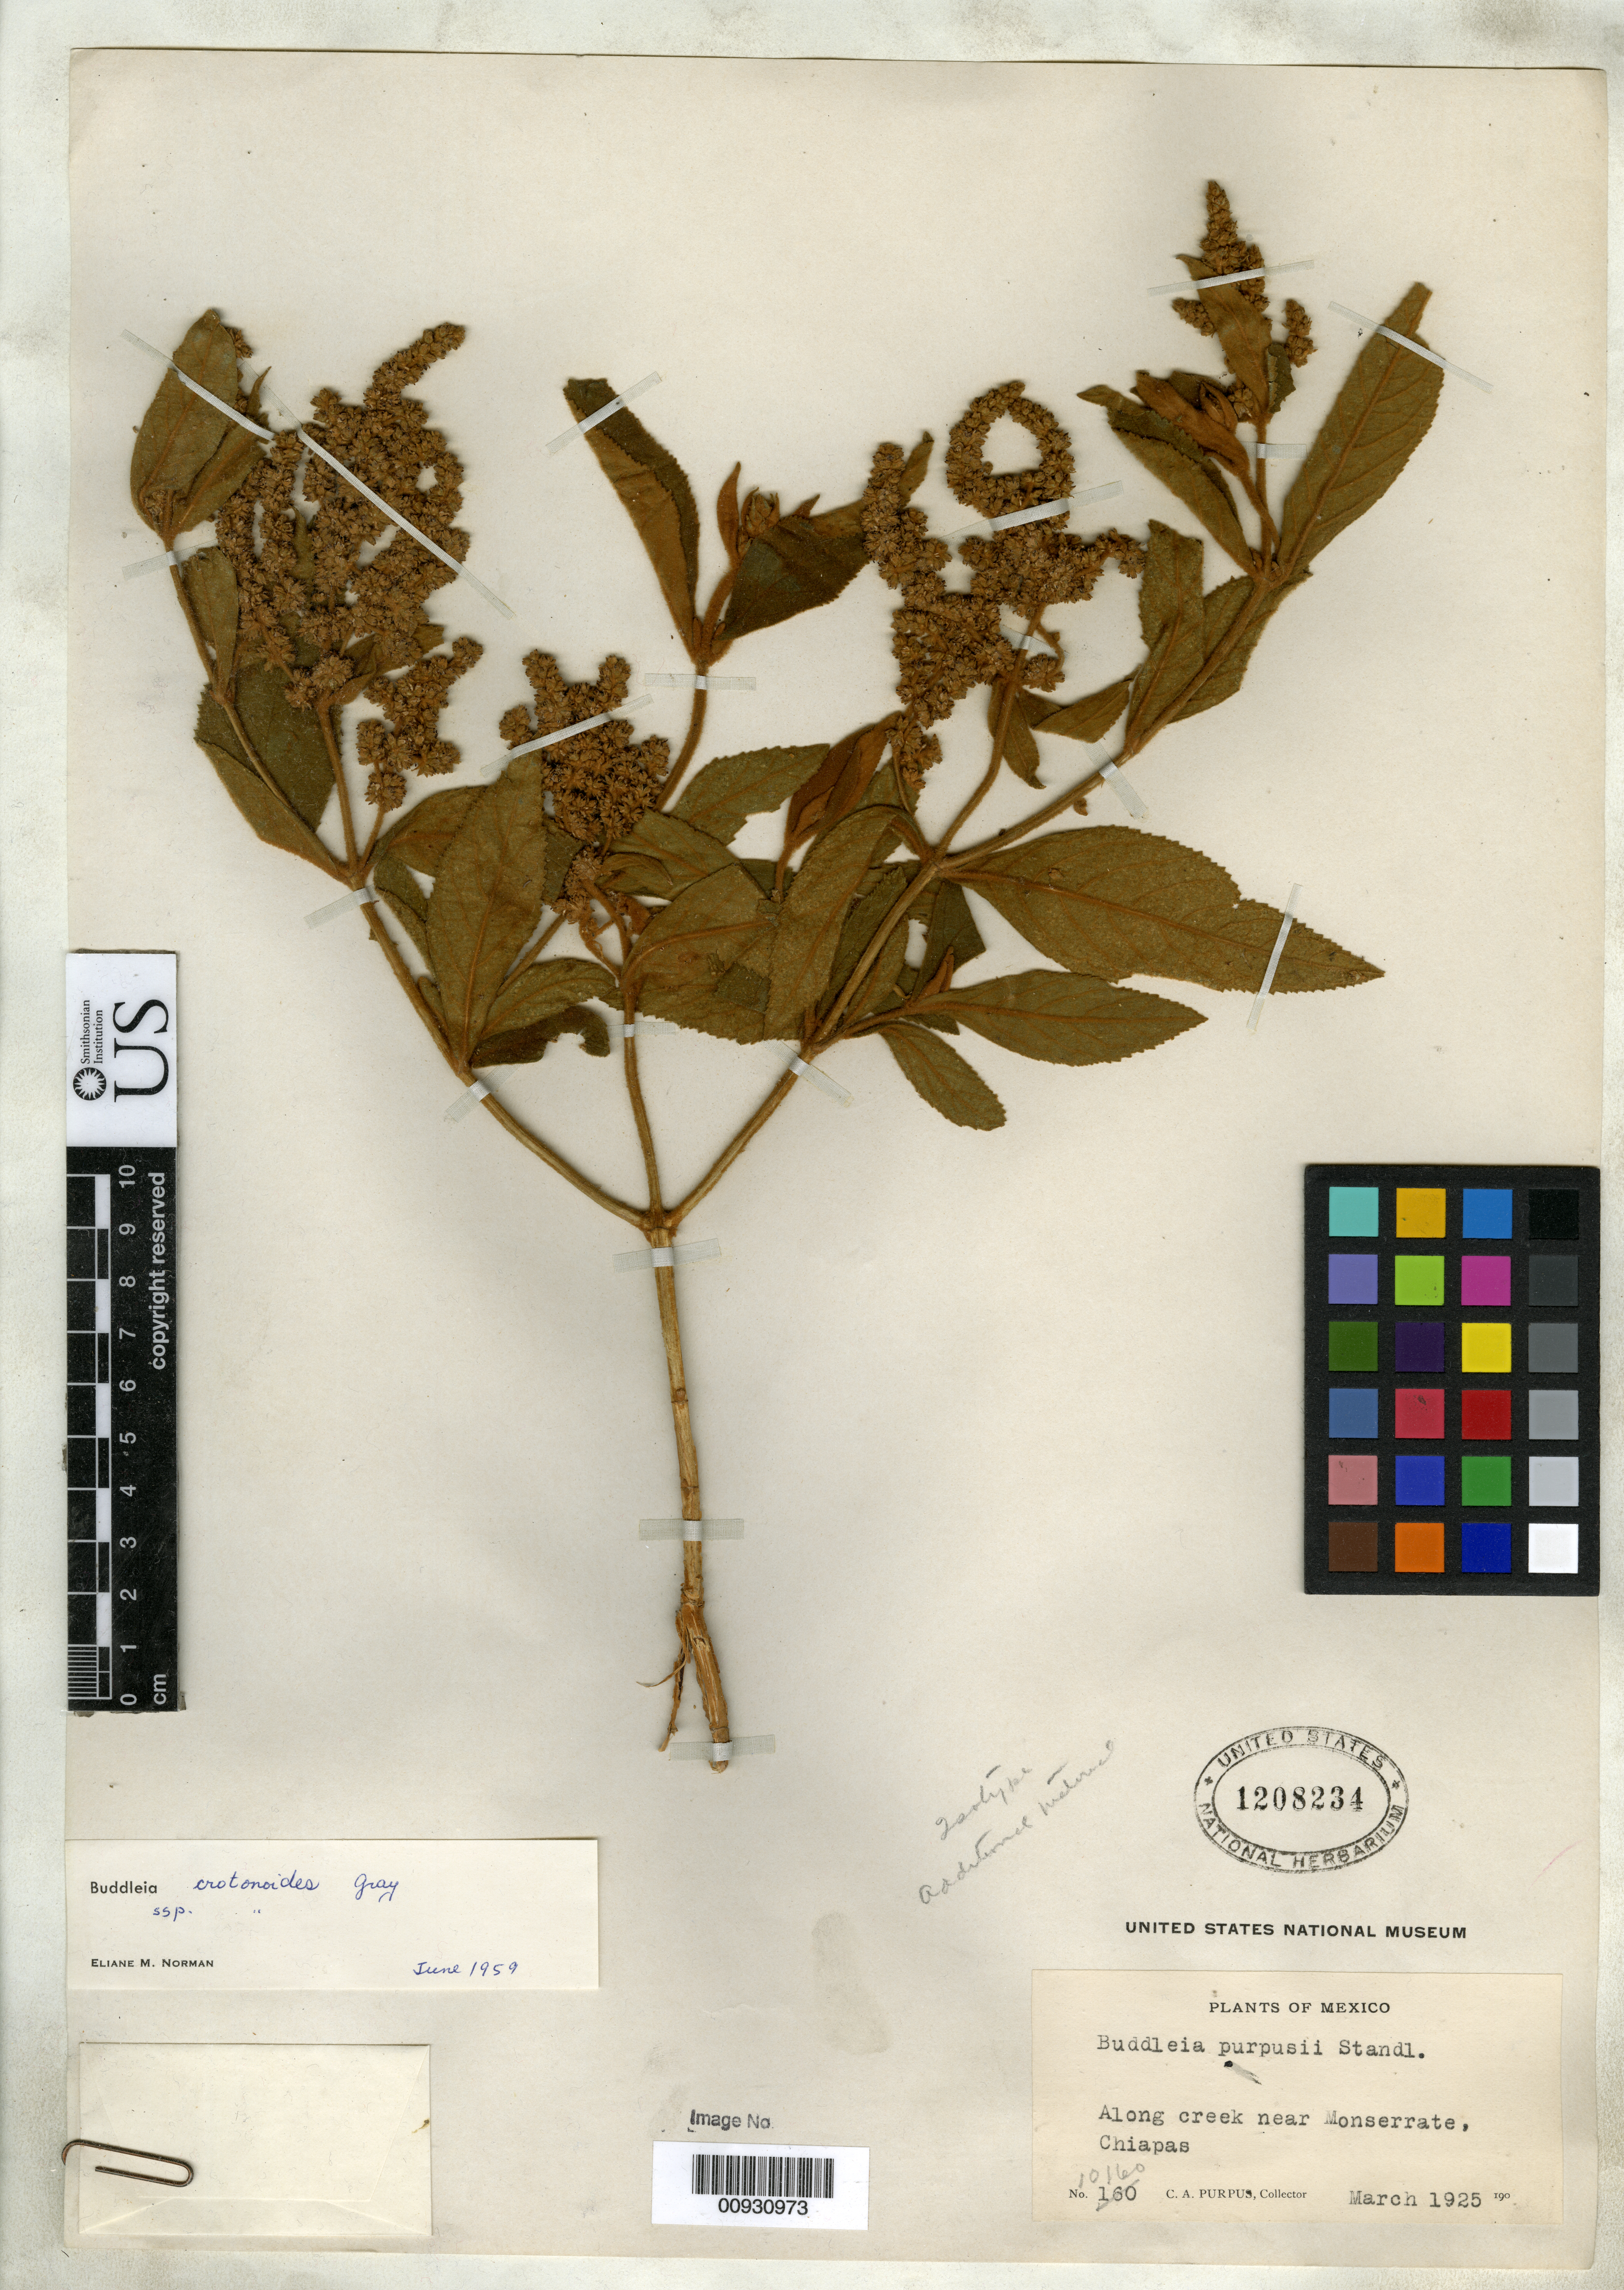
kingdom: Plantae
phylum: Tracheophyta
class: Magnoliopsida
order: Lamiales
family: Scrophulariaceae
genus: Buddleja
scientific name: Buddleja purpusii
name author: Standl.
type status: Isotype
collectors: C. A. Purpus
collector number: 160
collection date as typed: Mar 1925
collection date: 1925-03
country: Mexico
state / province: Chiapas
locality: Near Monserrate.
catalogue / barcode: US 1208234